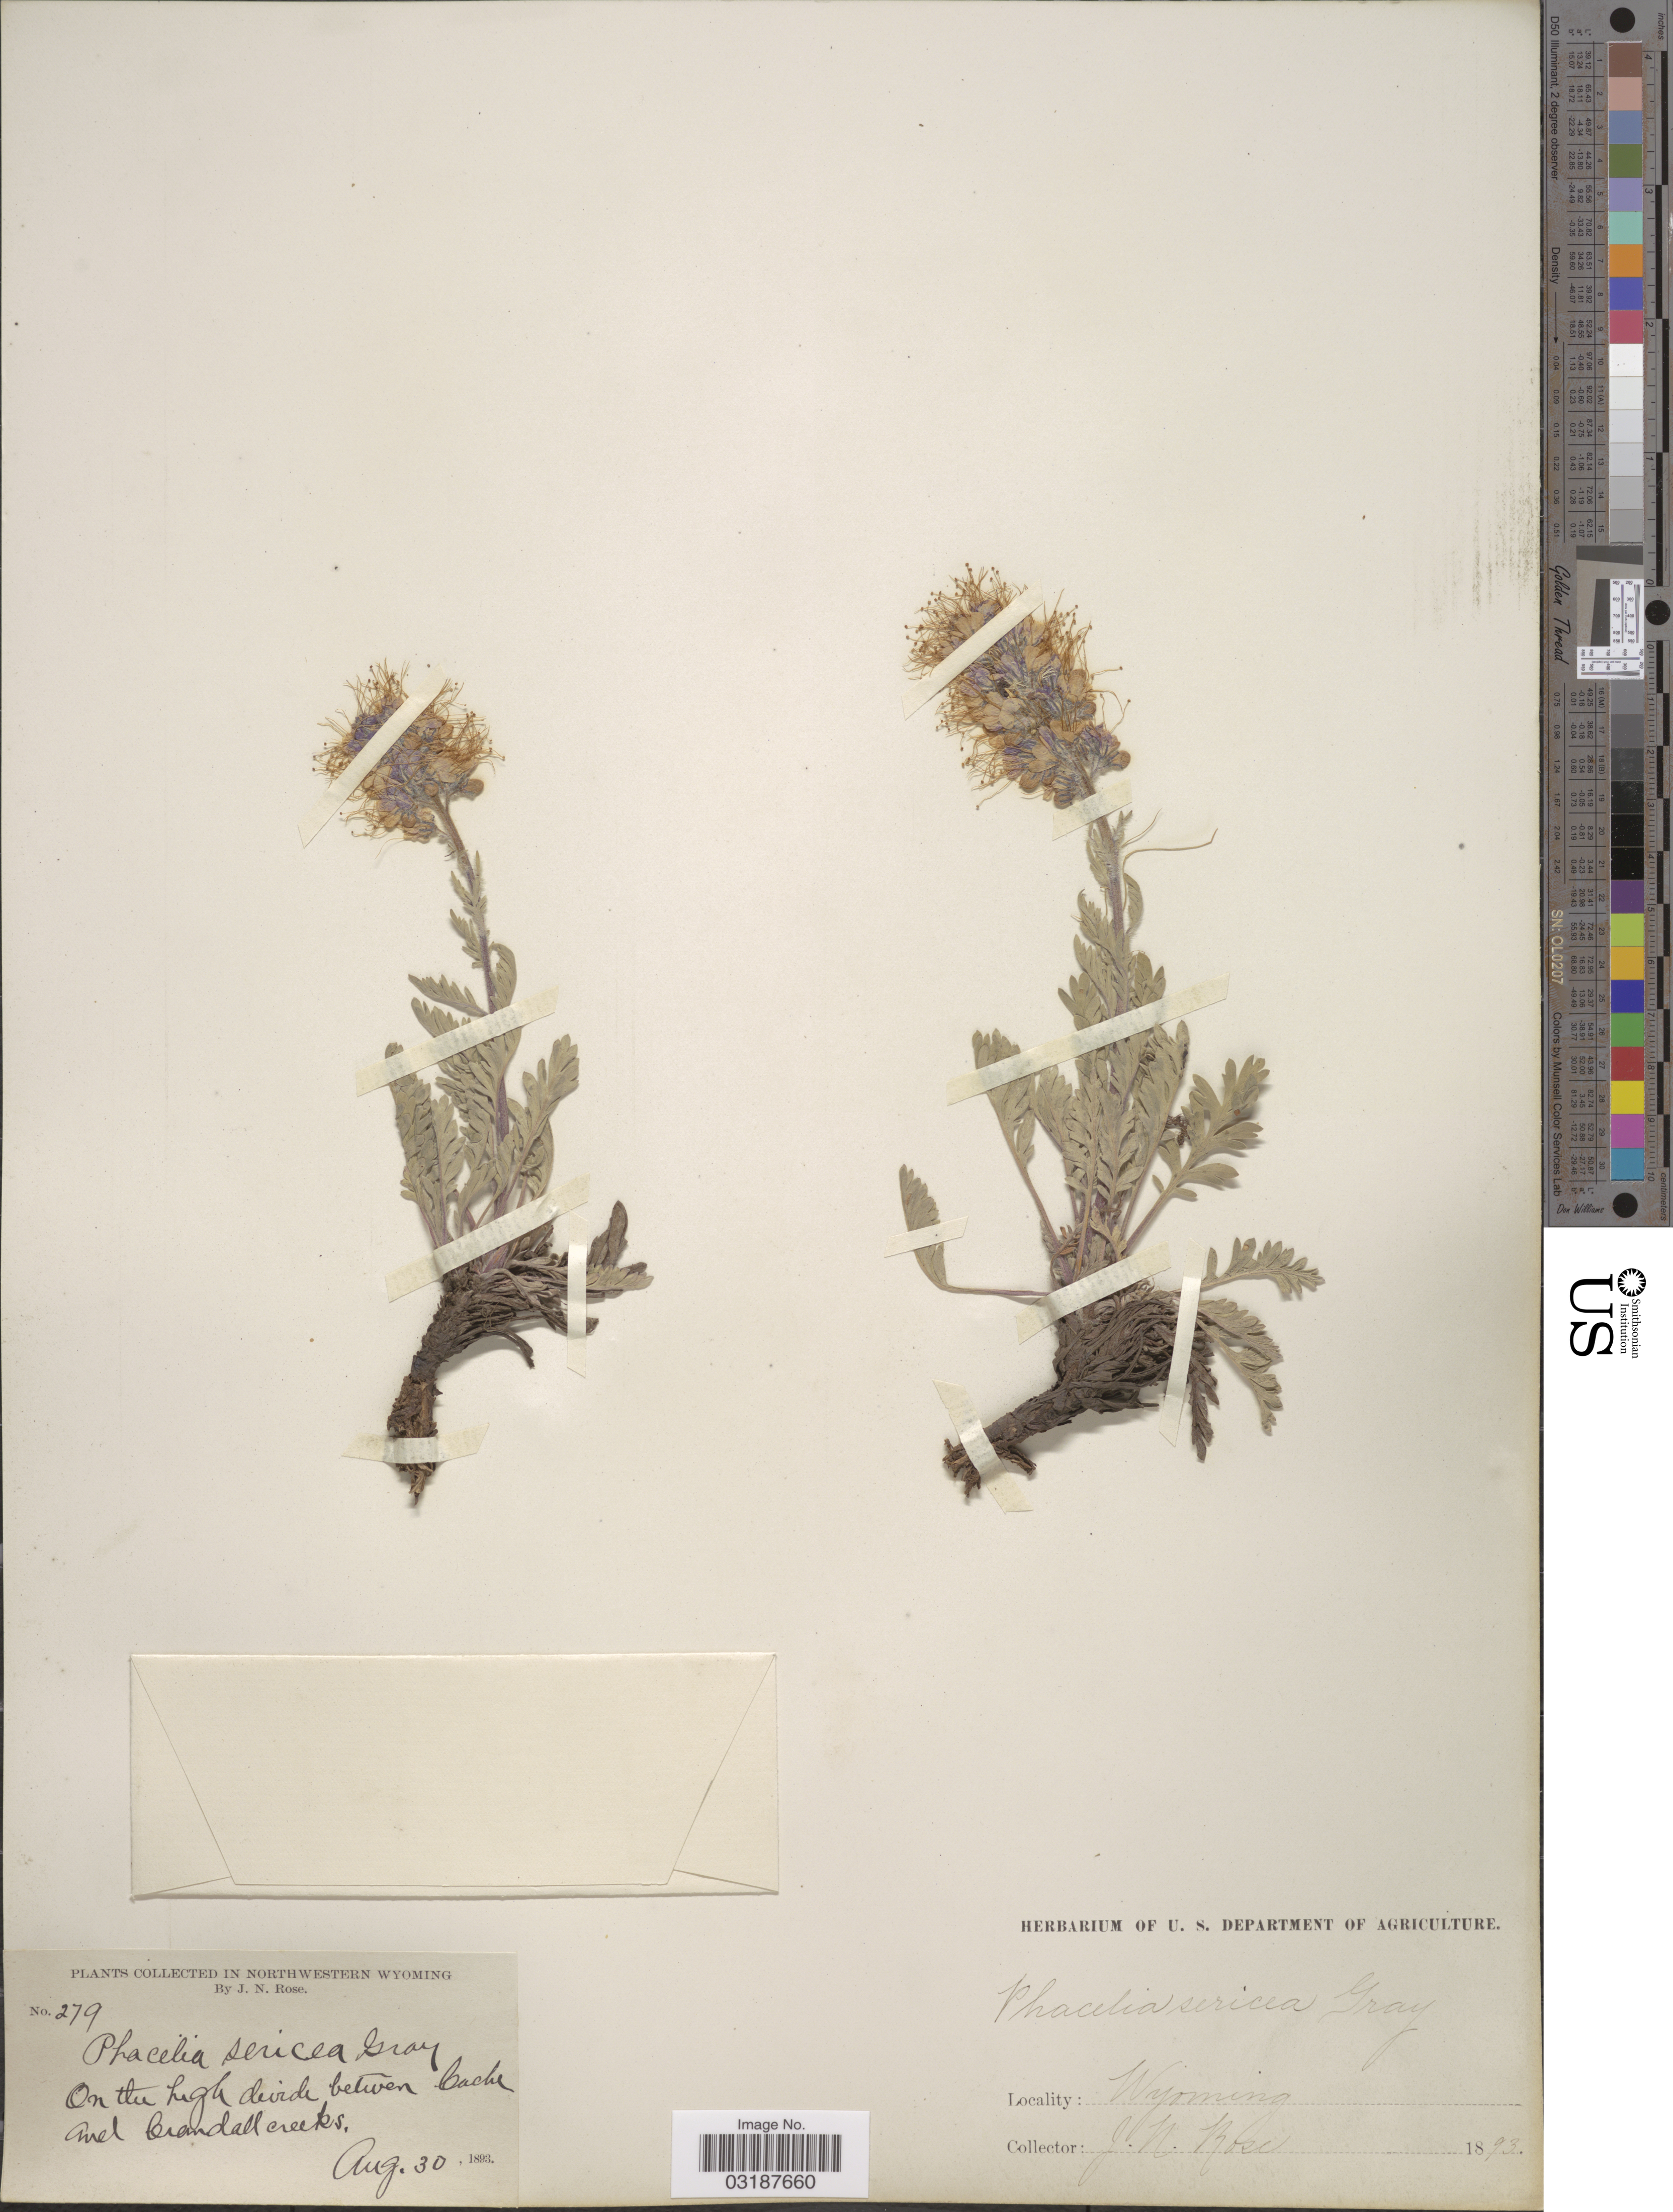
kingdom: Plantae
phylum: Tracheophyta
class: Magnoliopsida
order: Boraginales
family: Hydrophyllaceae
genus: Phacelia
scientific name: Phacelia sericea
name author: (Graham) A. Gray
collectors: J. N. Rose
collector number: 279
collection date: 1893-08-30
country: United States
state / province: Wyoming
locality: Northwestern Wyoming. On the High devide between Cache and Crandall creeks.